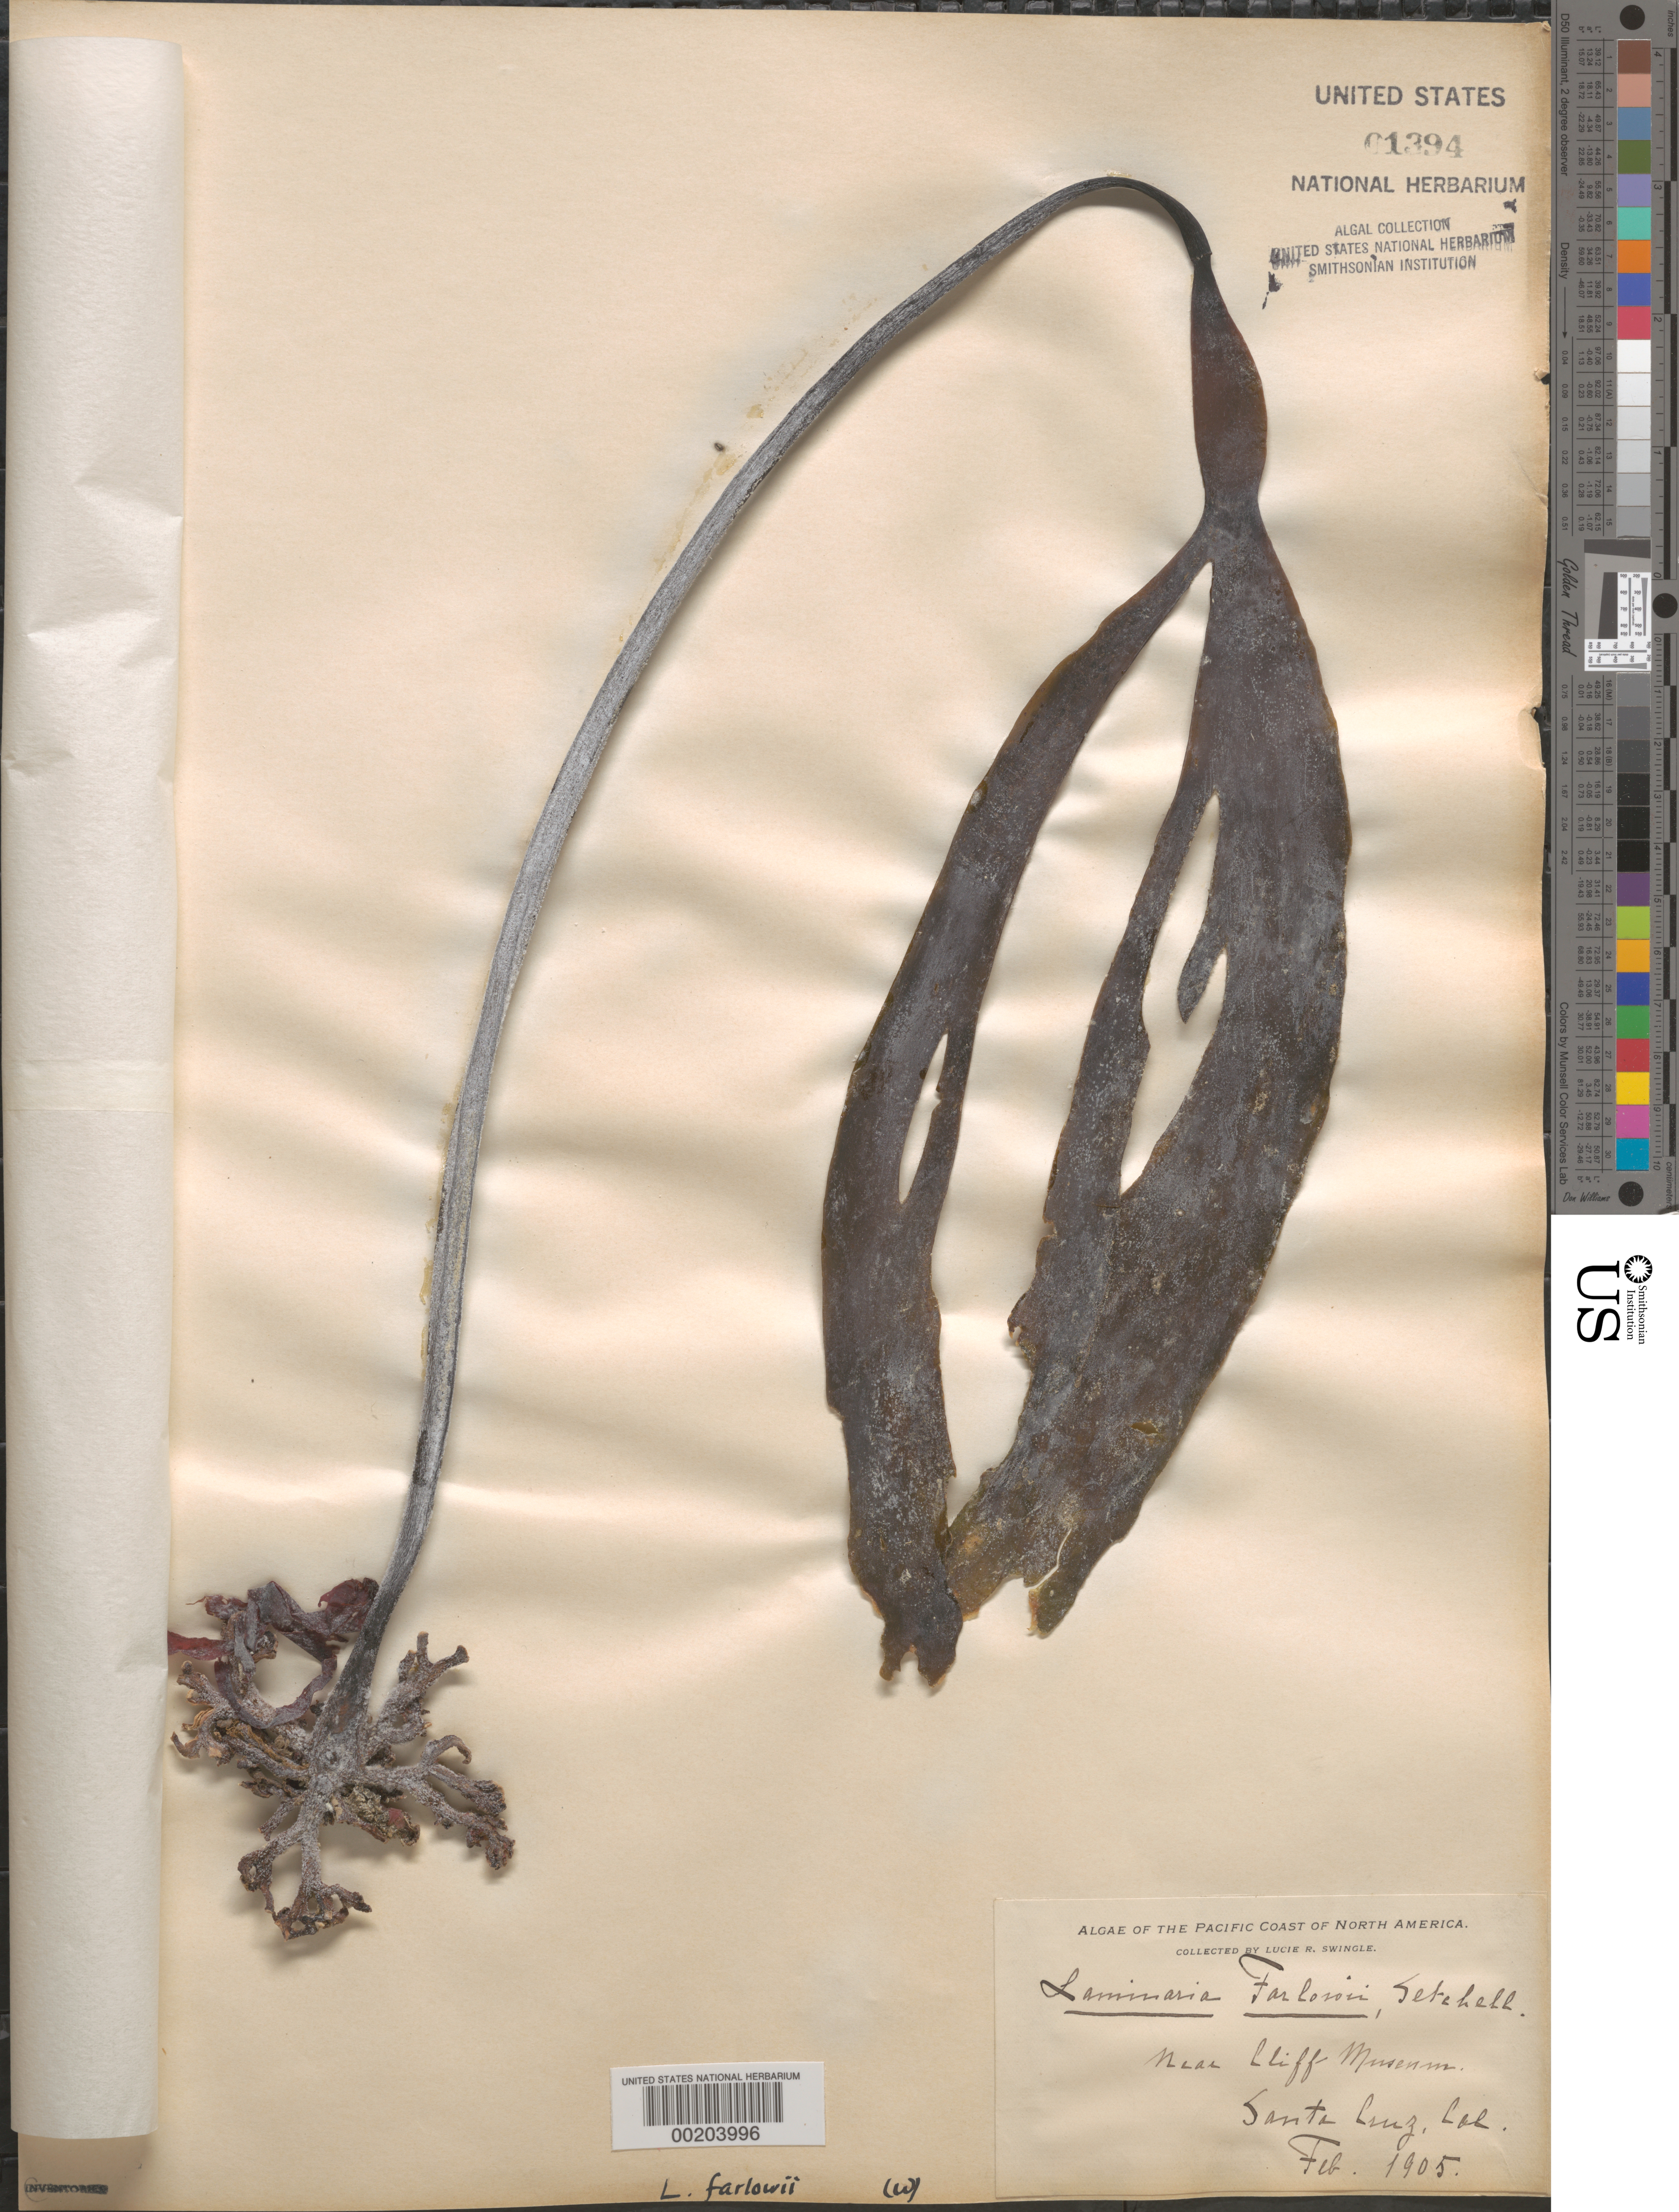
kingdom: Chromista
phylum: Ochrophyta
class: Phaeophyceae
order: Laminariales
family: Laminariaceae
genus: Laminaria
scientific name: Laminaria farlowii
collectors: L. Swingle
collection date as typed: Feb 1905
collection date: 1905-02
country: United States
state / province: California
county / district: Santa Cruz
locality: Santa Cruz, near Cliff Museum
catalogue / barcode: US 1394